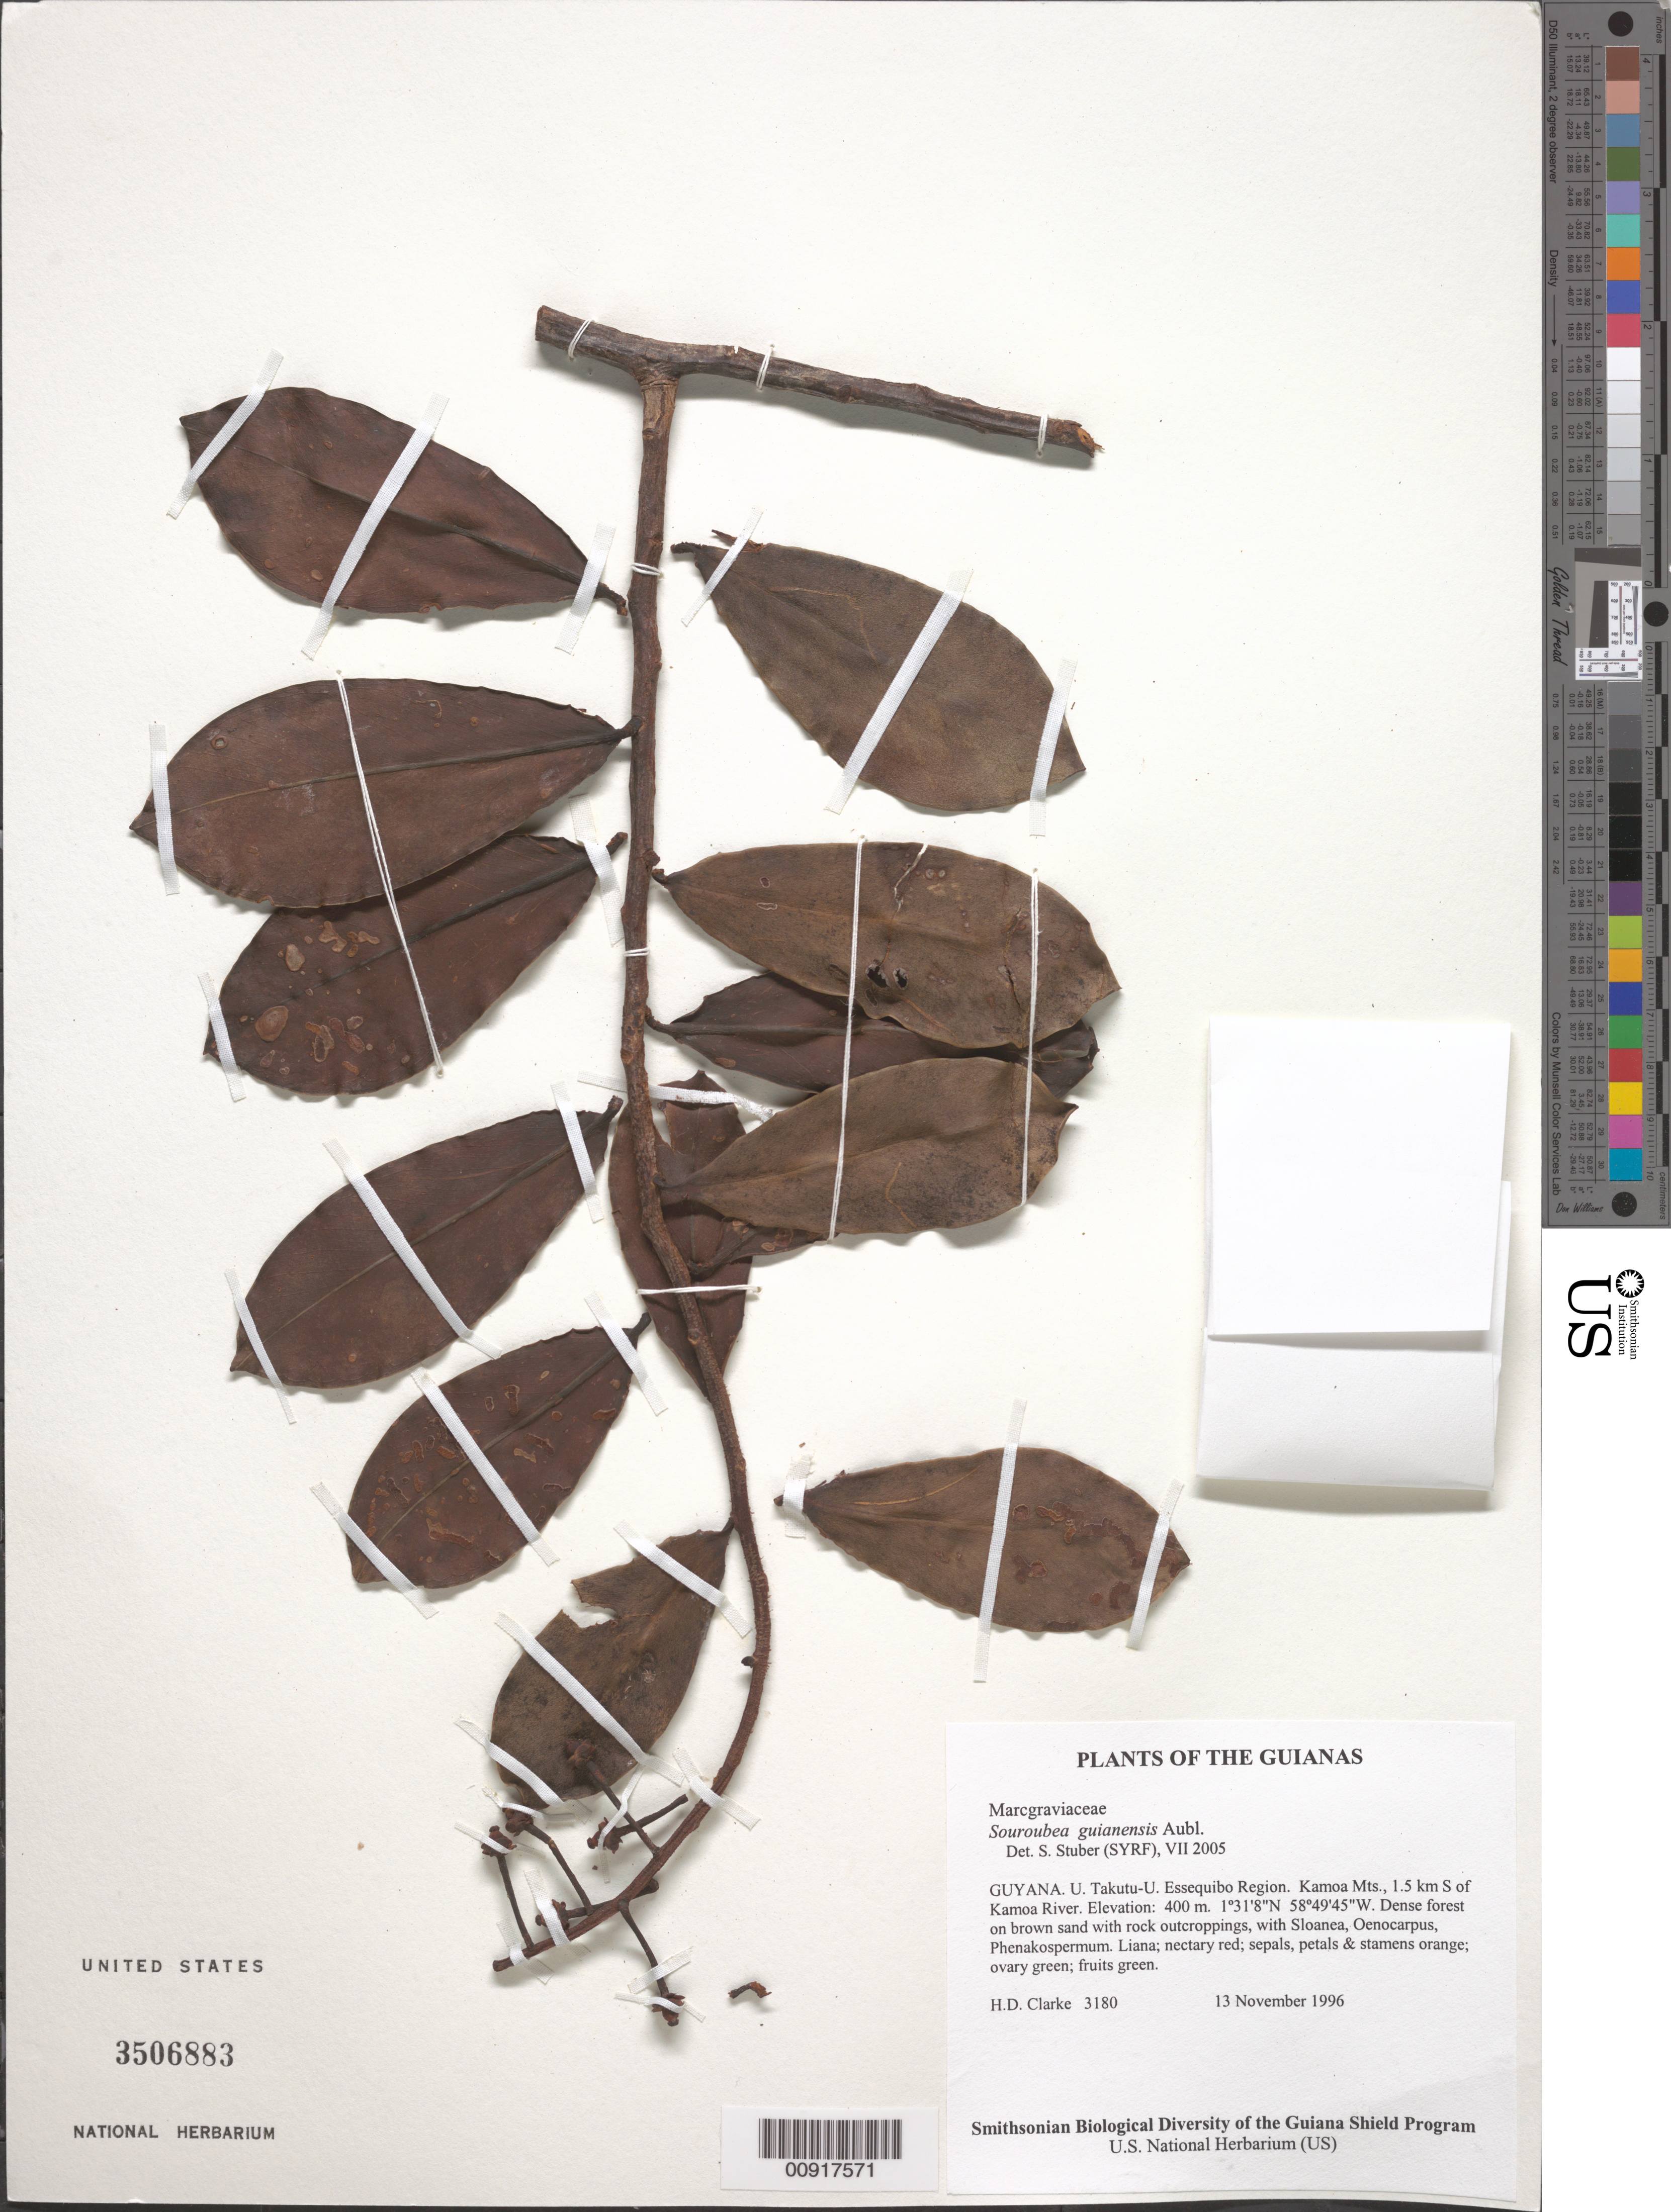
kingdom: Plantae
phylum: Tracheophyta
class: Magnoliopsida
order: Ericales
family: Marcgraviaceae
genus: Souroubea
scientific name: Souroubea guianensis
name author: Aubl.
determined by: Stuber, S.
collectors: H. D. Clarke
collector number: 3180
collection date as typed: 13 November 1996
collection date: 1996-11-13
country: Guyana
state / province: U. Takutu-U. Essequibo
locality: Kamoa Mts., 1.5 km S of Kamoa River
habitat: Dense forest on brown sand with rock outcroppings, with Sloanea, Oenocarpus, Phenakospermum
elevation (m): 400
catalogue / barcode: US 3506883